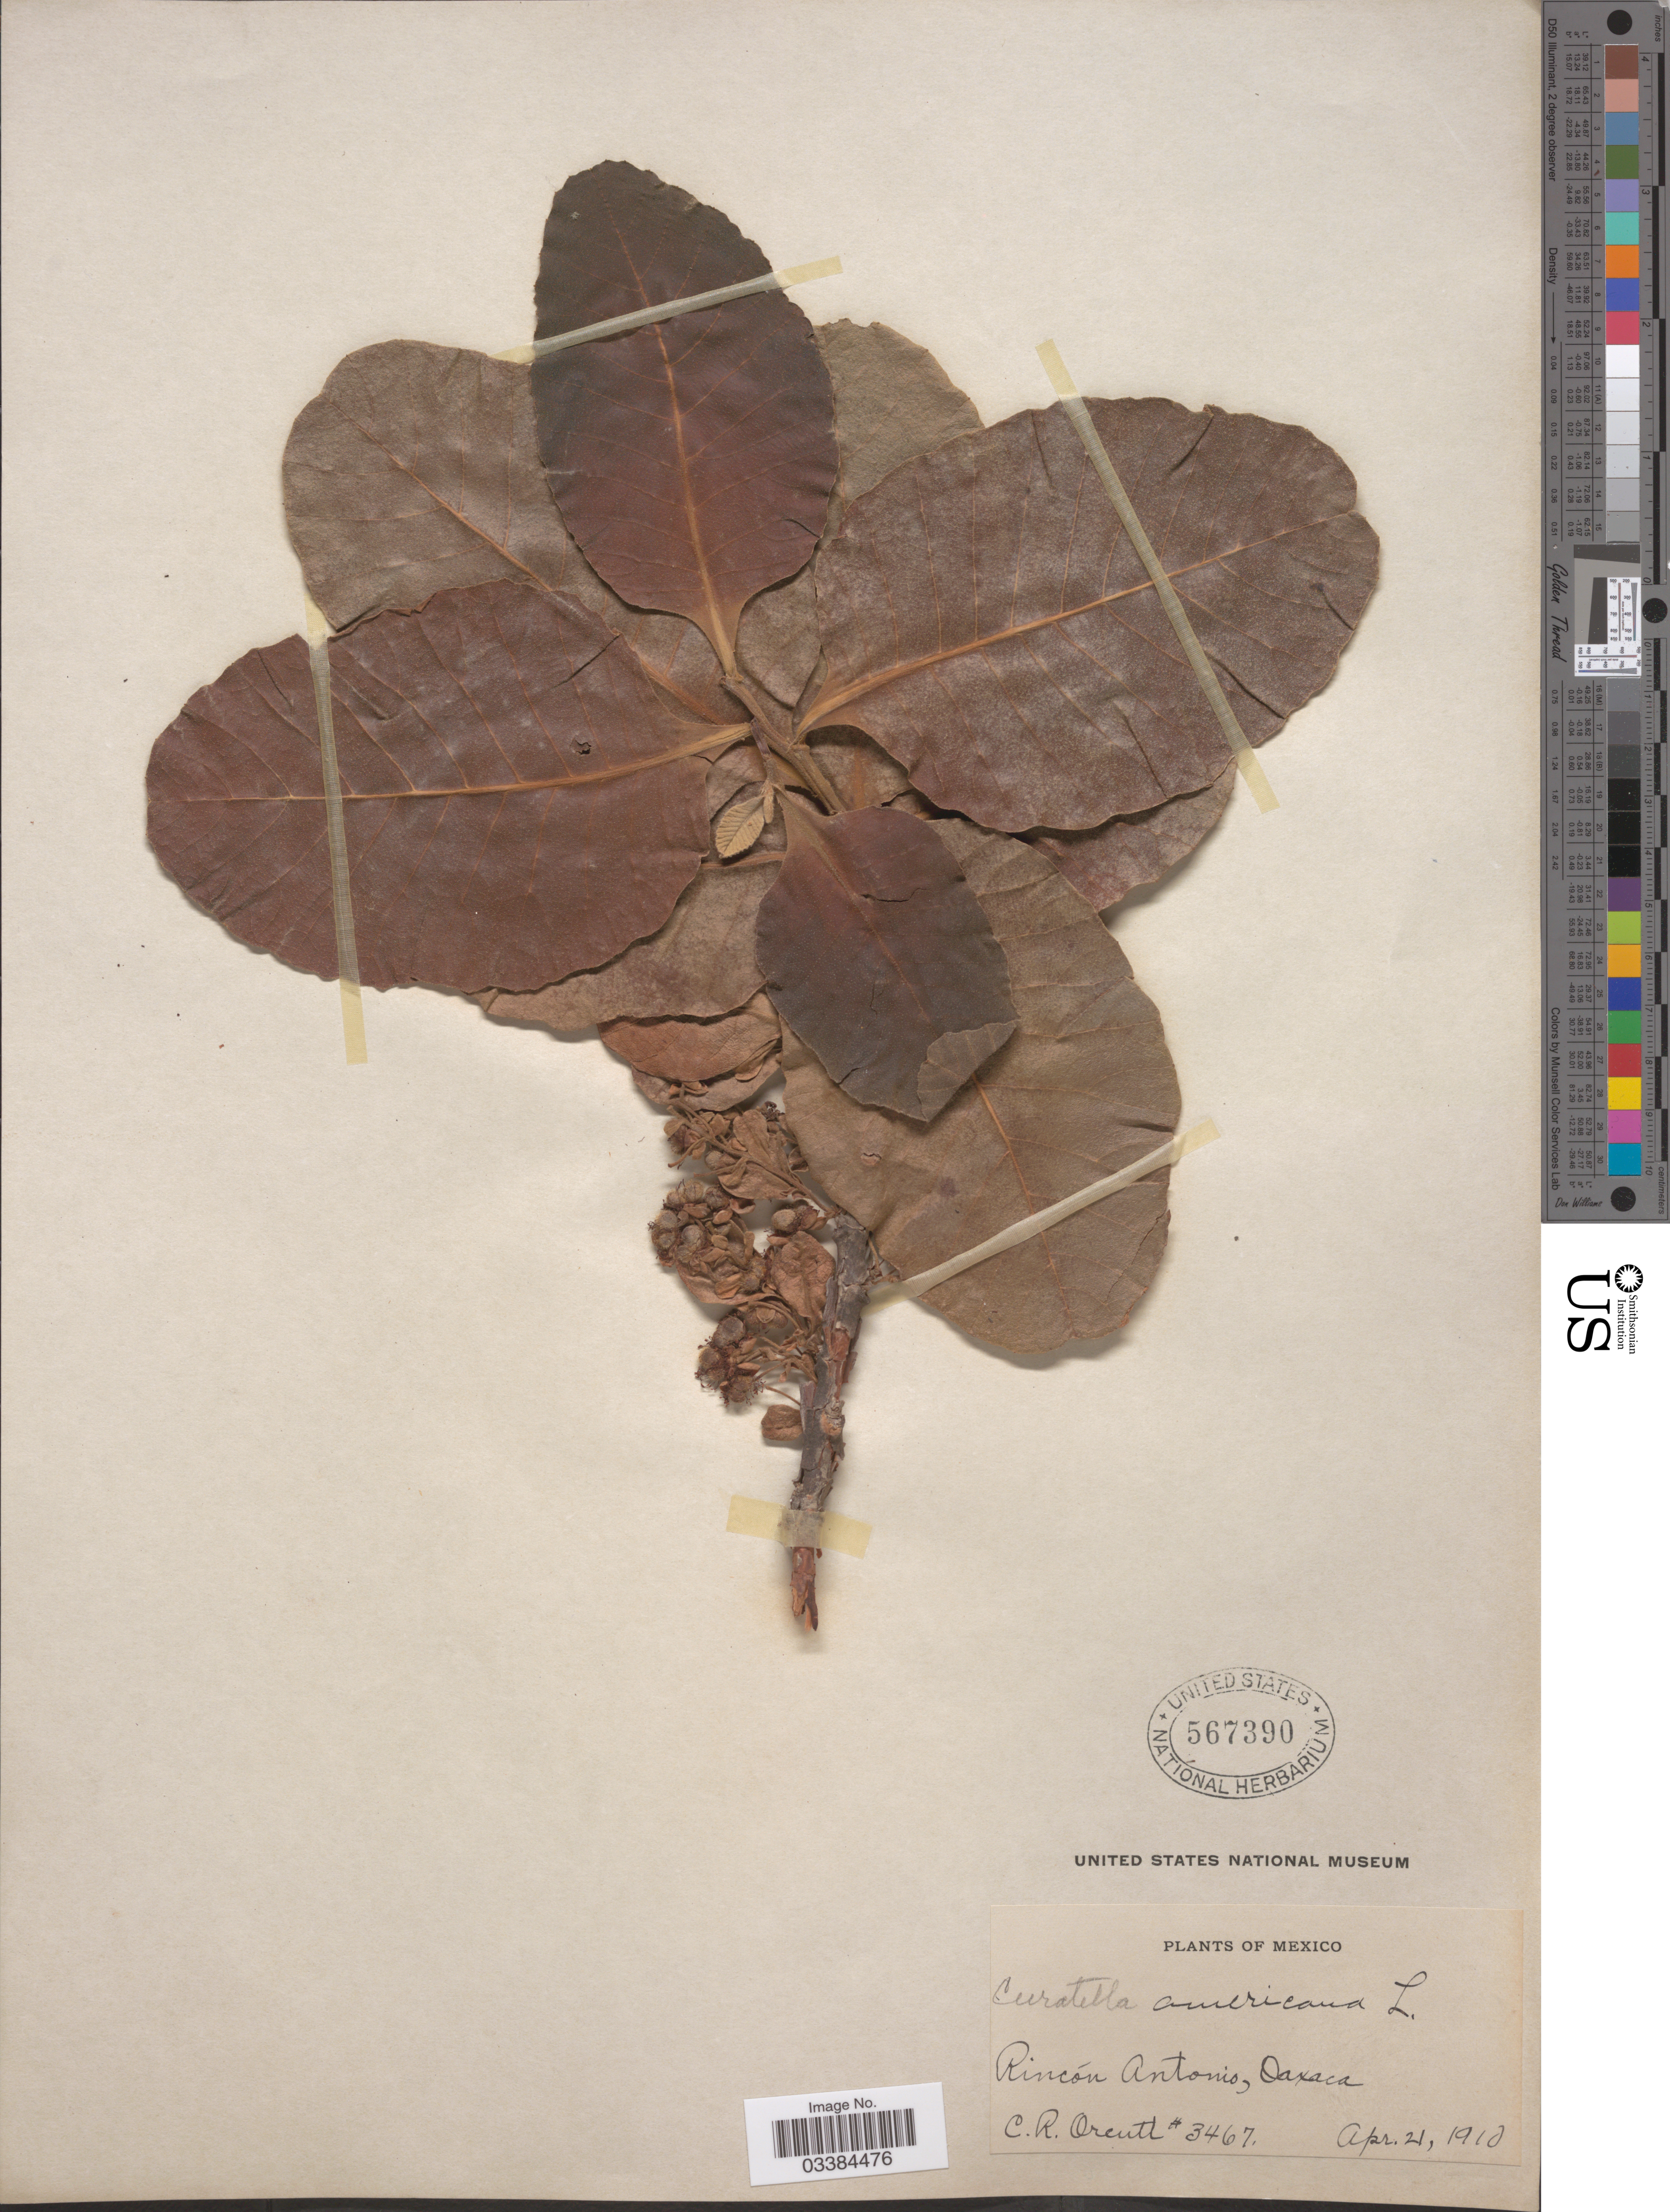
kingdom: Plantae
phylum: Tracheophyta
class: Magnoliopsida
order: Dilleniales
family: Dilleniaceae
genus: Curatella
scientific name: Curatella americana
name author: L.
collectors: C. R. Orcutt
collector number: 3467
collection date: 1910-04-21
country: Mexico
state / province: Oaxaca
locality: Rincón Antonio.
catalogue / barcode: US 567390